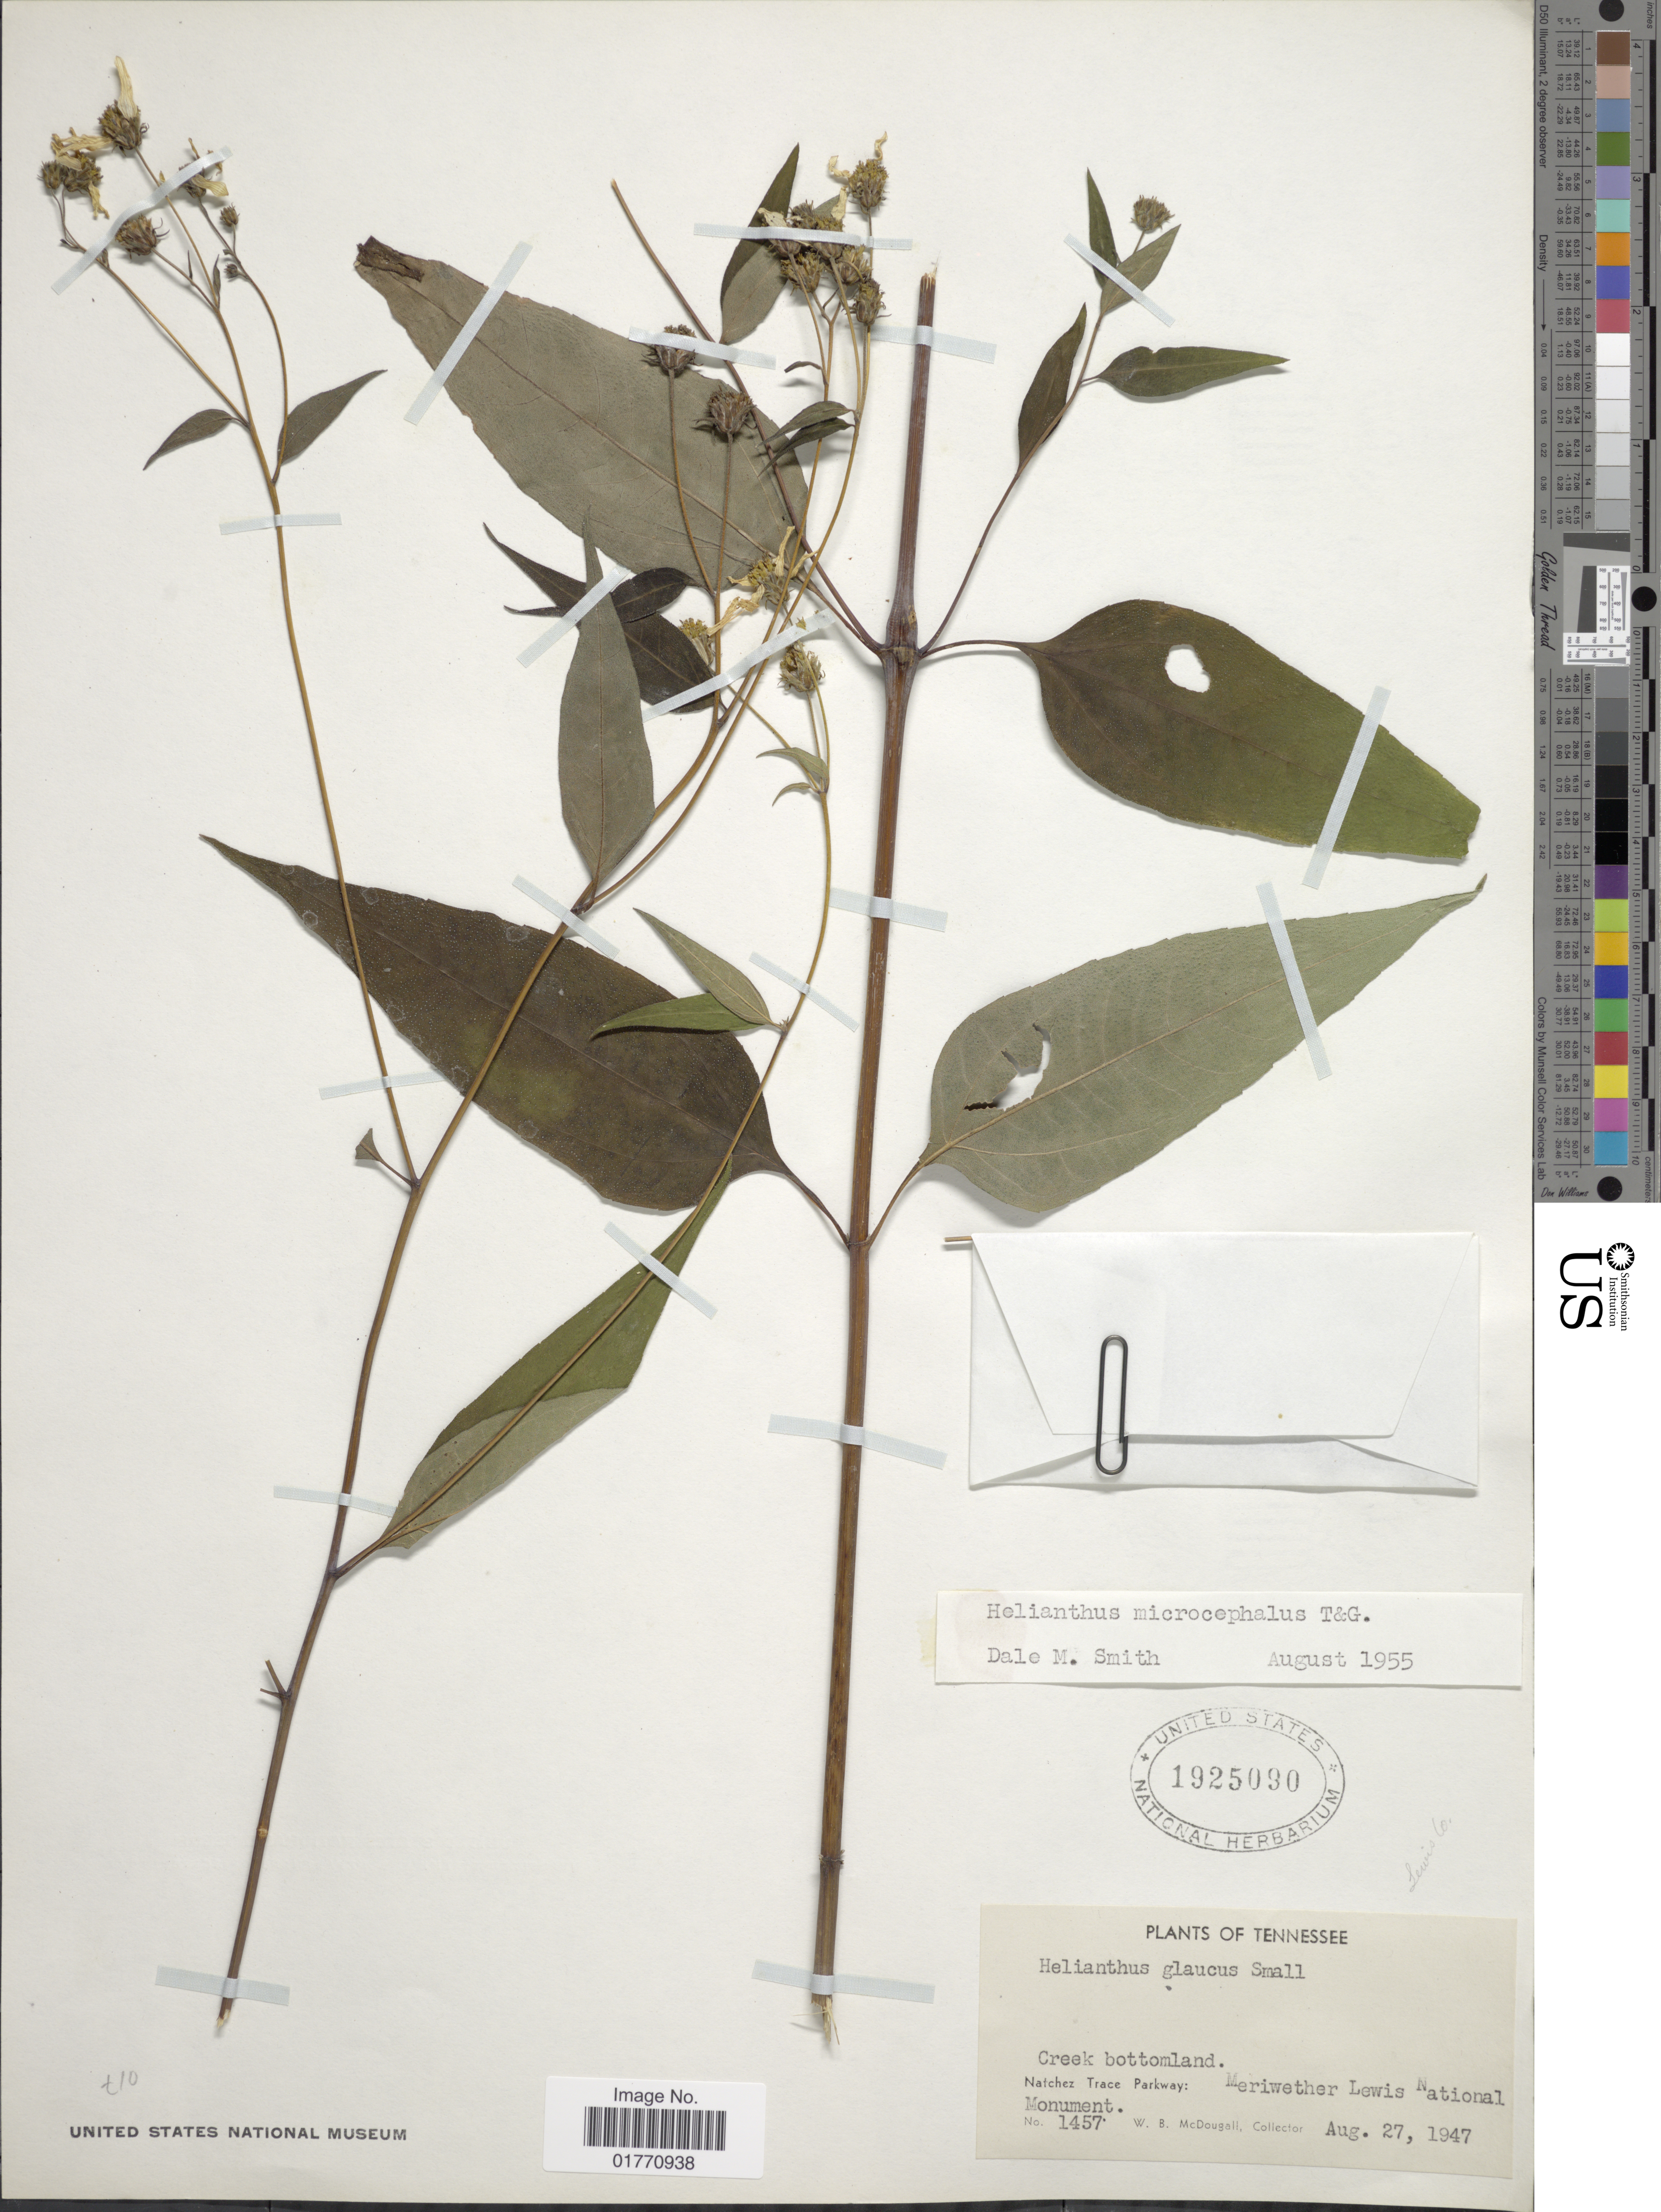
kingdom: Plantae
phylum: Tracheophyta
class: Magnoliopsida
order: Asterales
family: Asteraceae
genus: Helianthus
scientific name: Helianthus microcephalus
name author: Torr. & A. Gray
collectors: W. B. McDougall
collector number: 1457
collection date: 1947-08-27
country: United States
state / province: Tennessee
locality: Creek bottomland, Natchez Trace Parkway: Meriwether Lewis National Monument.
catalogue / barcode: US 1925090